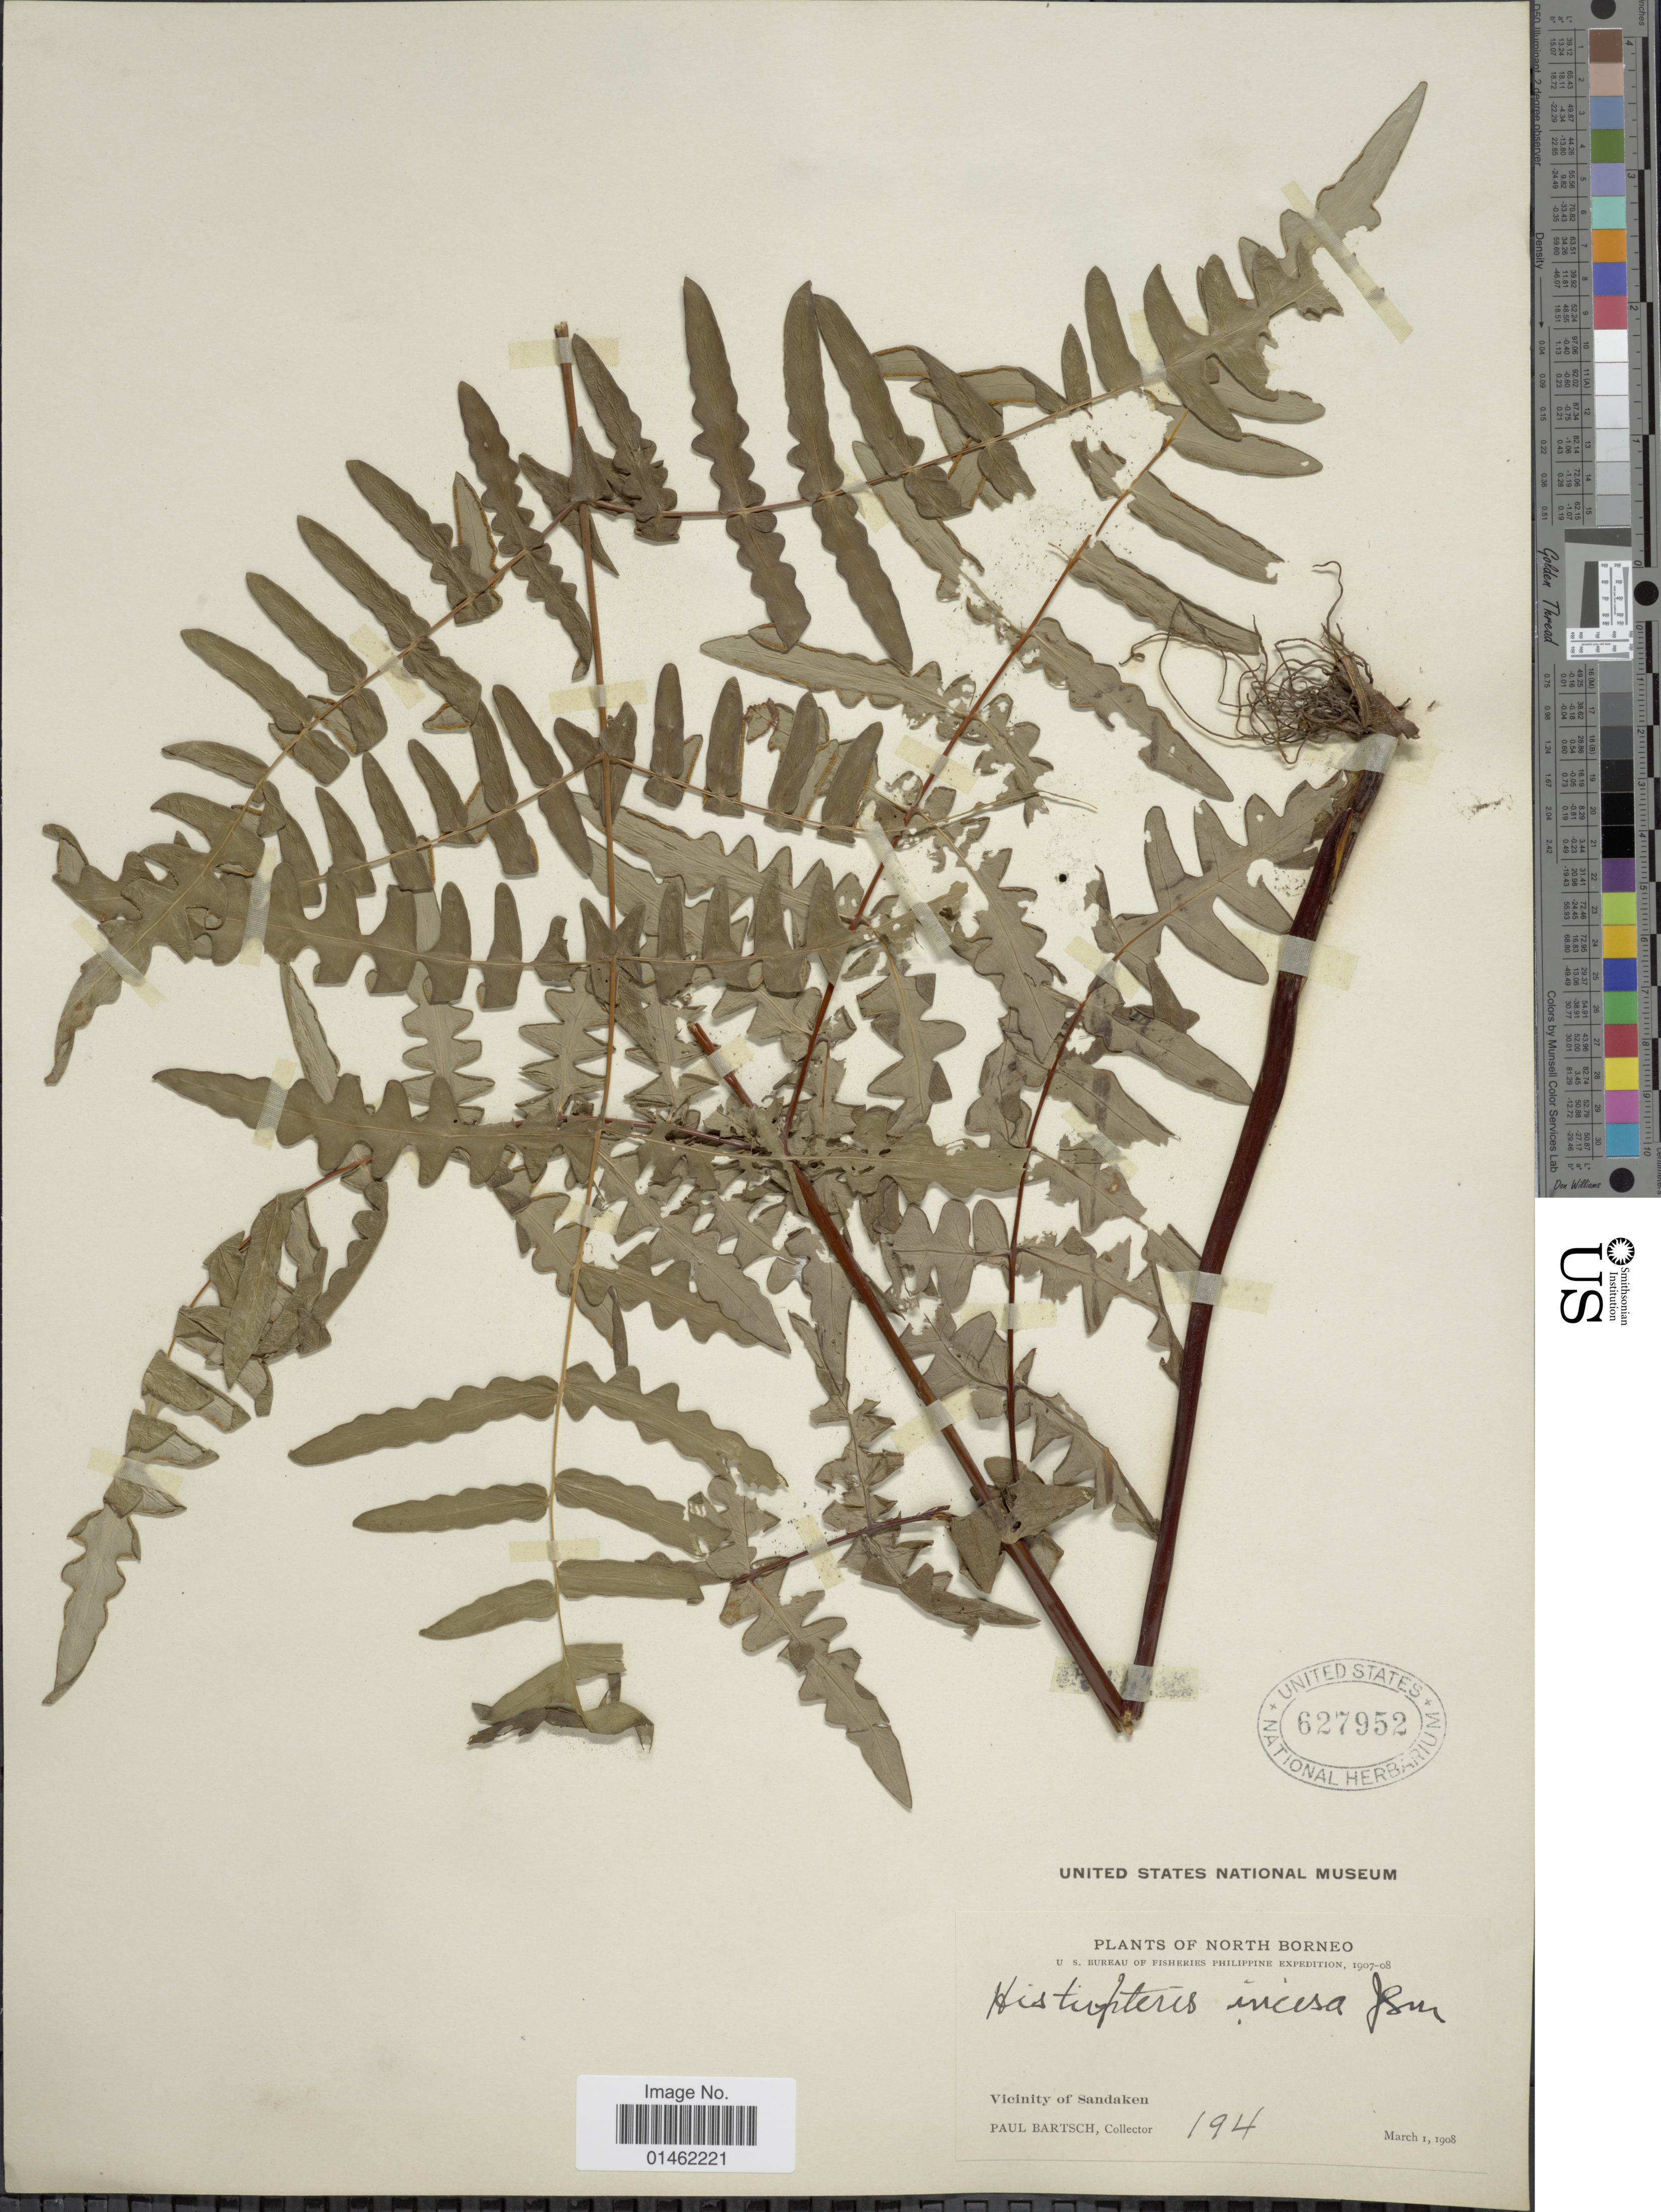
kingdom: Plantae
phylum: Tracheophyta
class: Polypodiopsida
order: Polypodiales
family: Dennstaedtiaceae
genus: Histiopteris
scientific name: Histiopteris incisa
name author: (Thunb.) J. Sm.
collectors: P. Bartsch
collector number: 194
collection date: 1908-03-01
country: Malaysia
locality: North Borneo, Vicinity of Sandaken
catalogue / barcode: US 627952